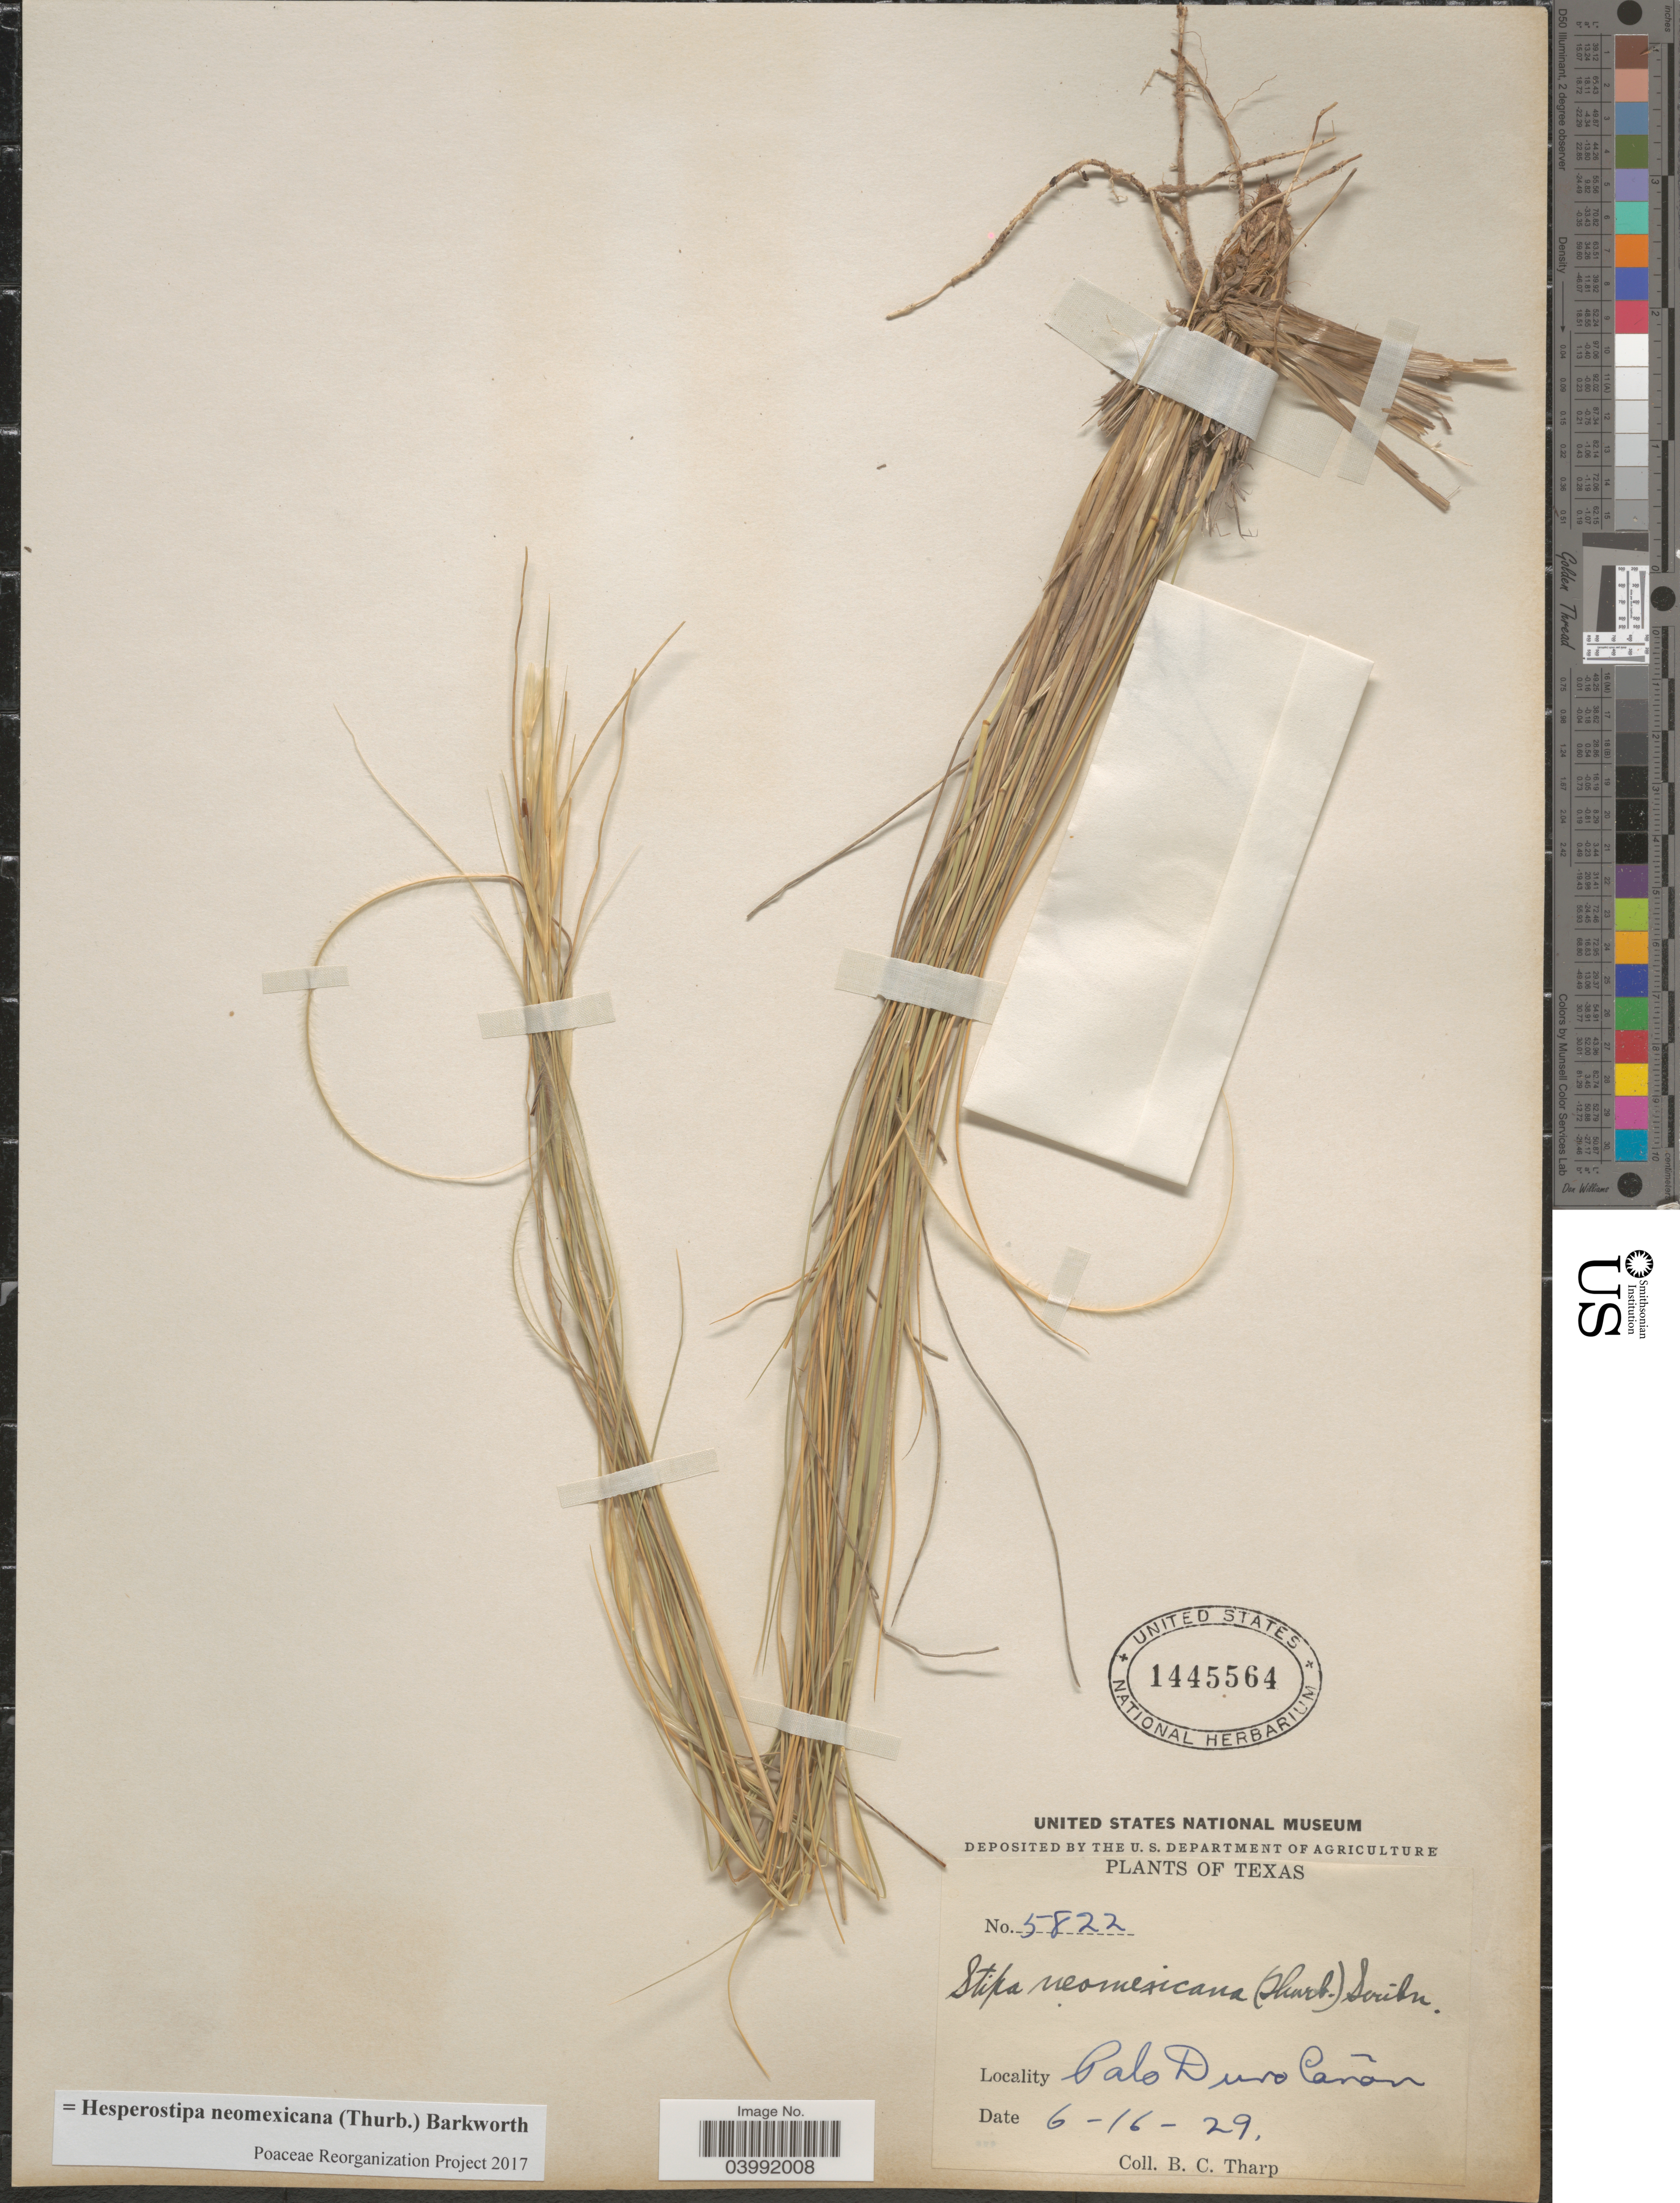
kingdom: Plantae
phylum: Tracheophyta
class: Liliopsida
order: Poales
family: Poaceae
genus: Hesperostipa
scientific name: Hesperostipa neomexicana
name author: (Thurb.) Barkworth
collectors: B. C. Tharp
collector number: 5822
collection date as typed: Transcribed d/m/y: 16/6/29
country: United States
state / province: Texas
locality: Palo Duro Cañon.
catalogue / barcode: US 1445564